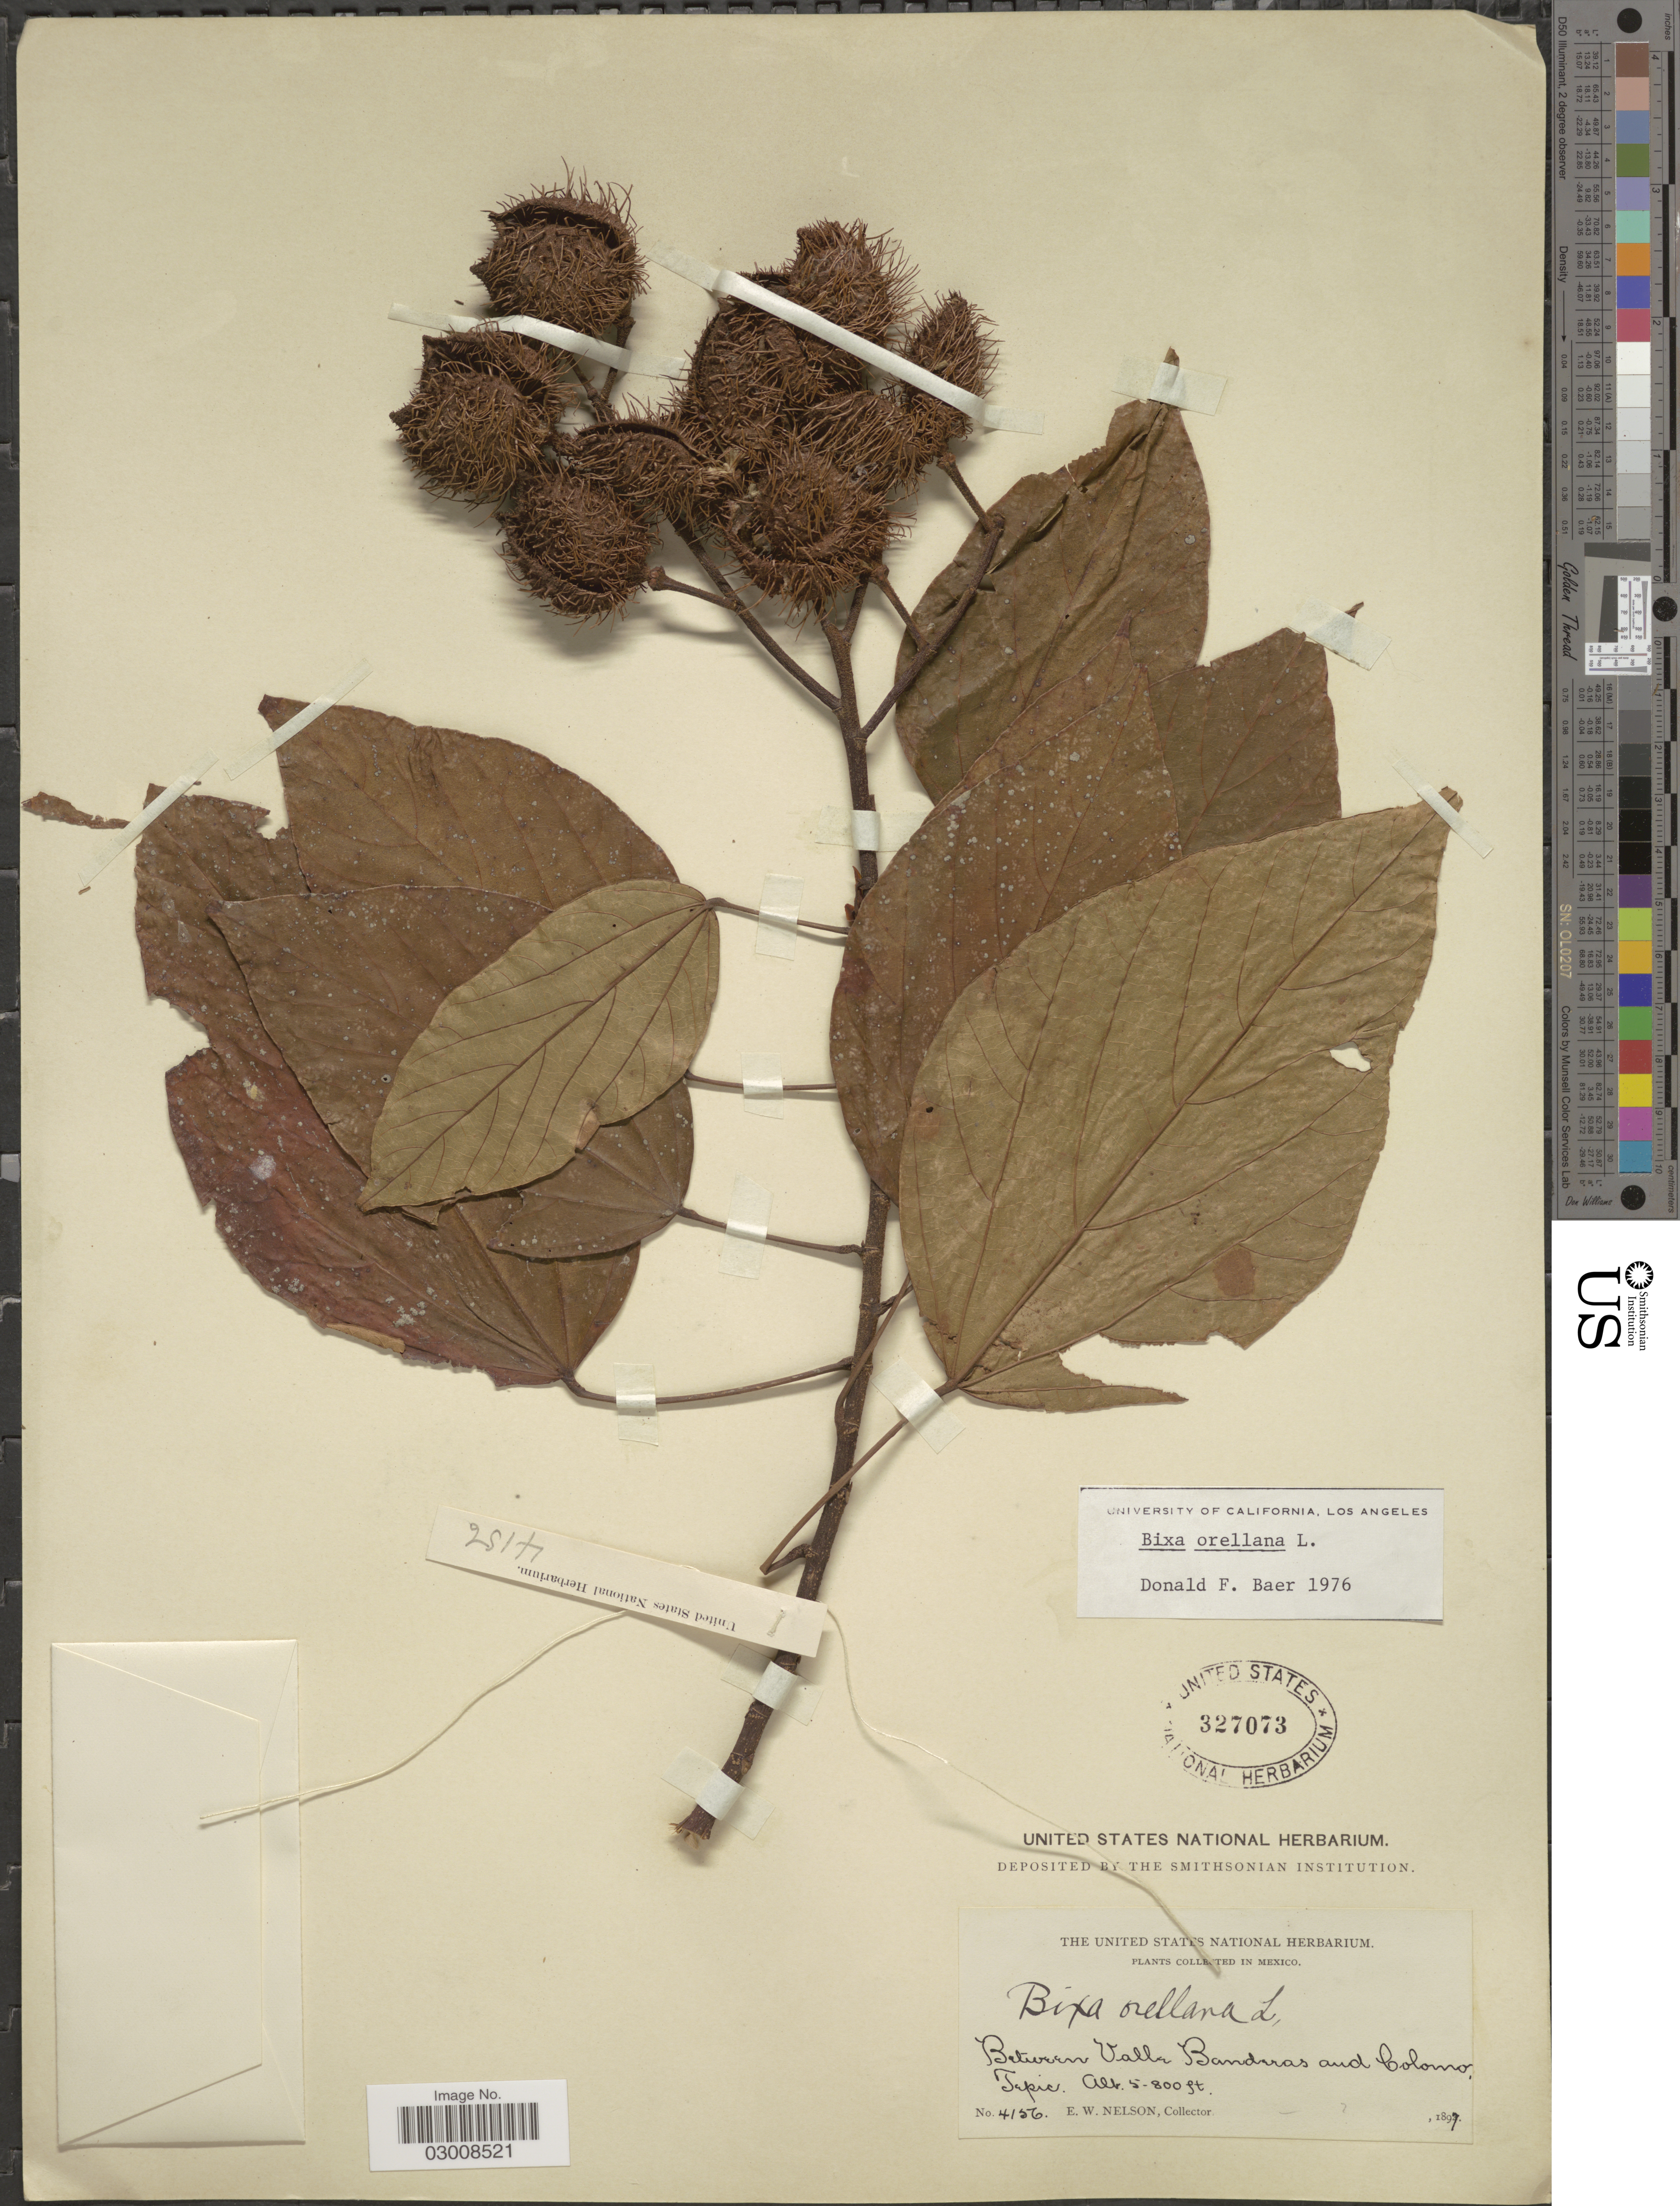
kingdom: Plantae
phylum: Tracheophyta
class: Magnoliopsida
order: Malvales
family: Bixaceae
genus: Bixa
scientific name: Bixa orellana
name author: L.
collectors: E. W. Nelson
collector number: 4156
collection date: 1897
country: Mexico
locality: Between Valle Banderas and Colomo Tepic.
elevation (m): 152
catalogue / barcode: US 327073